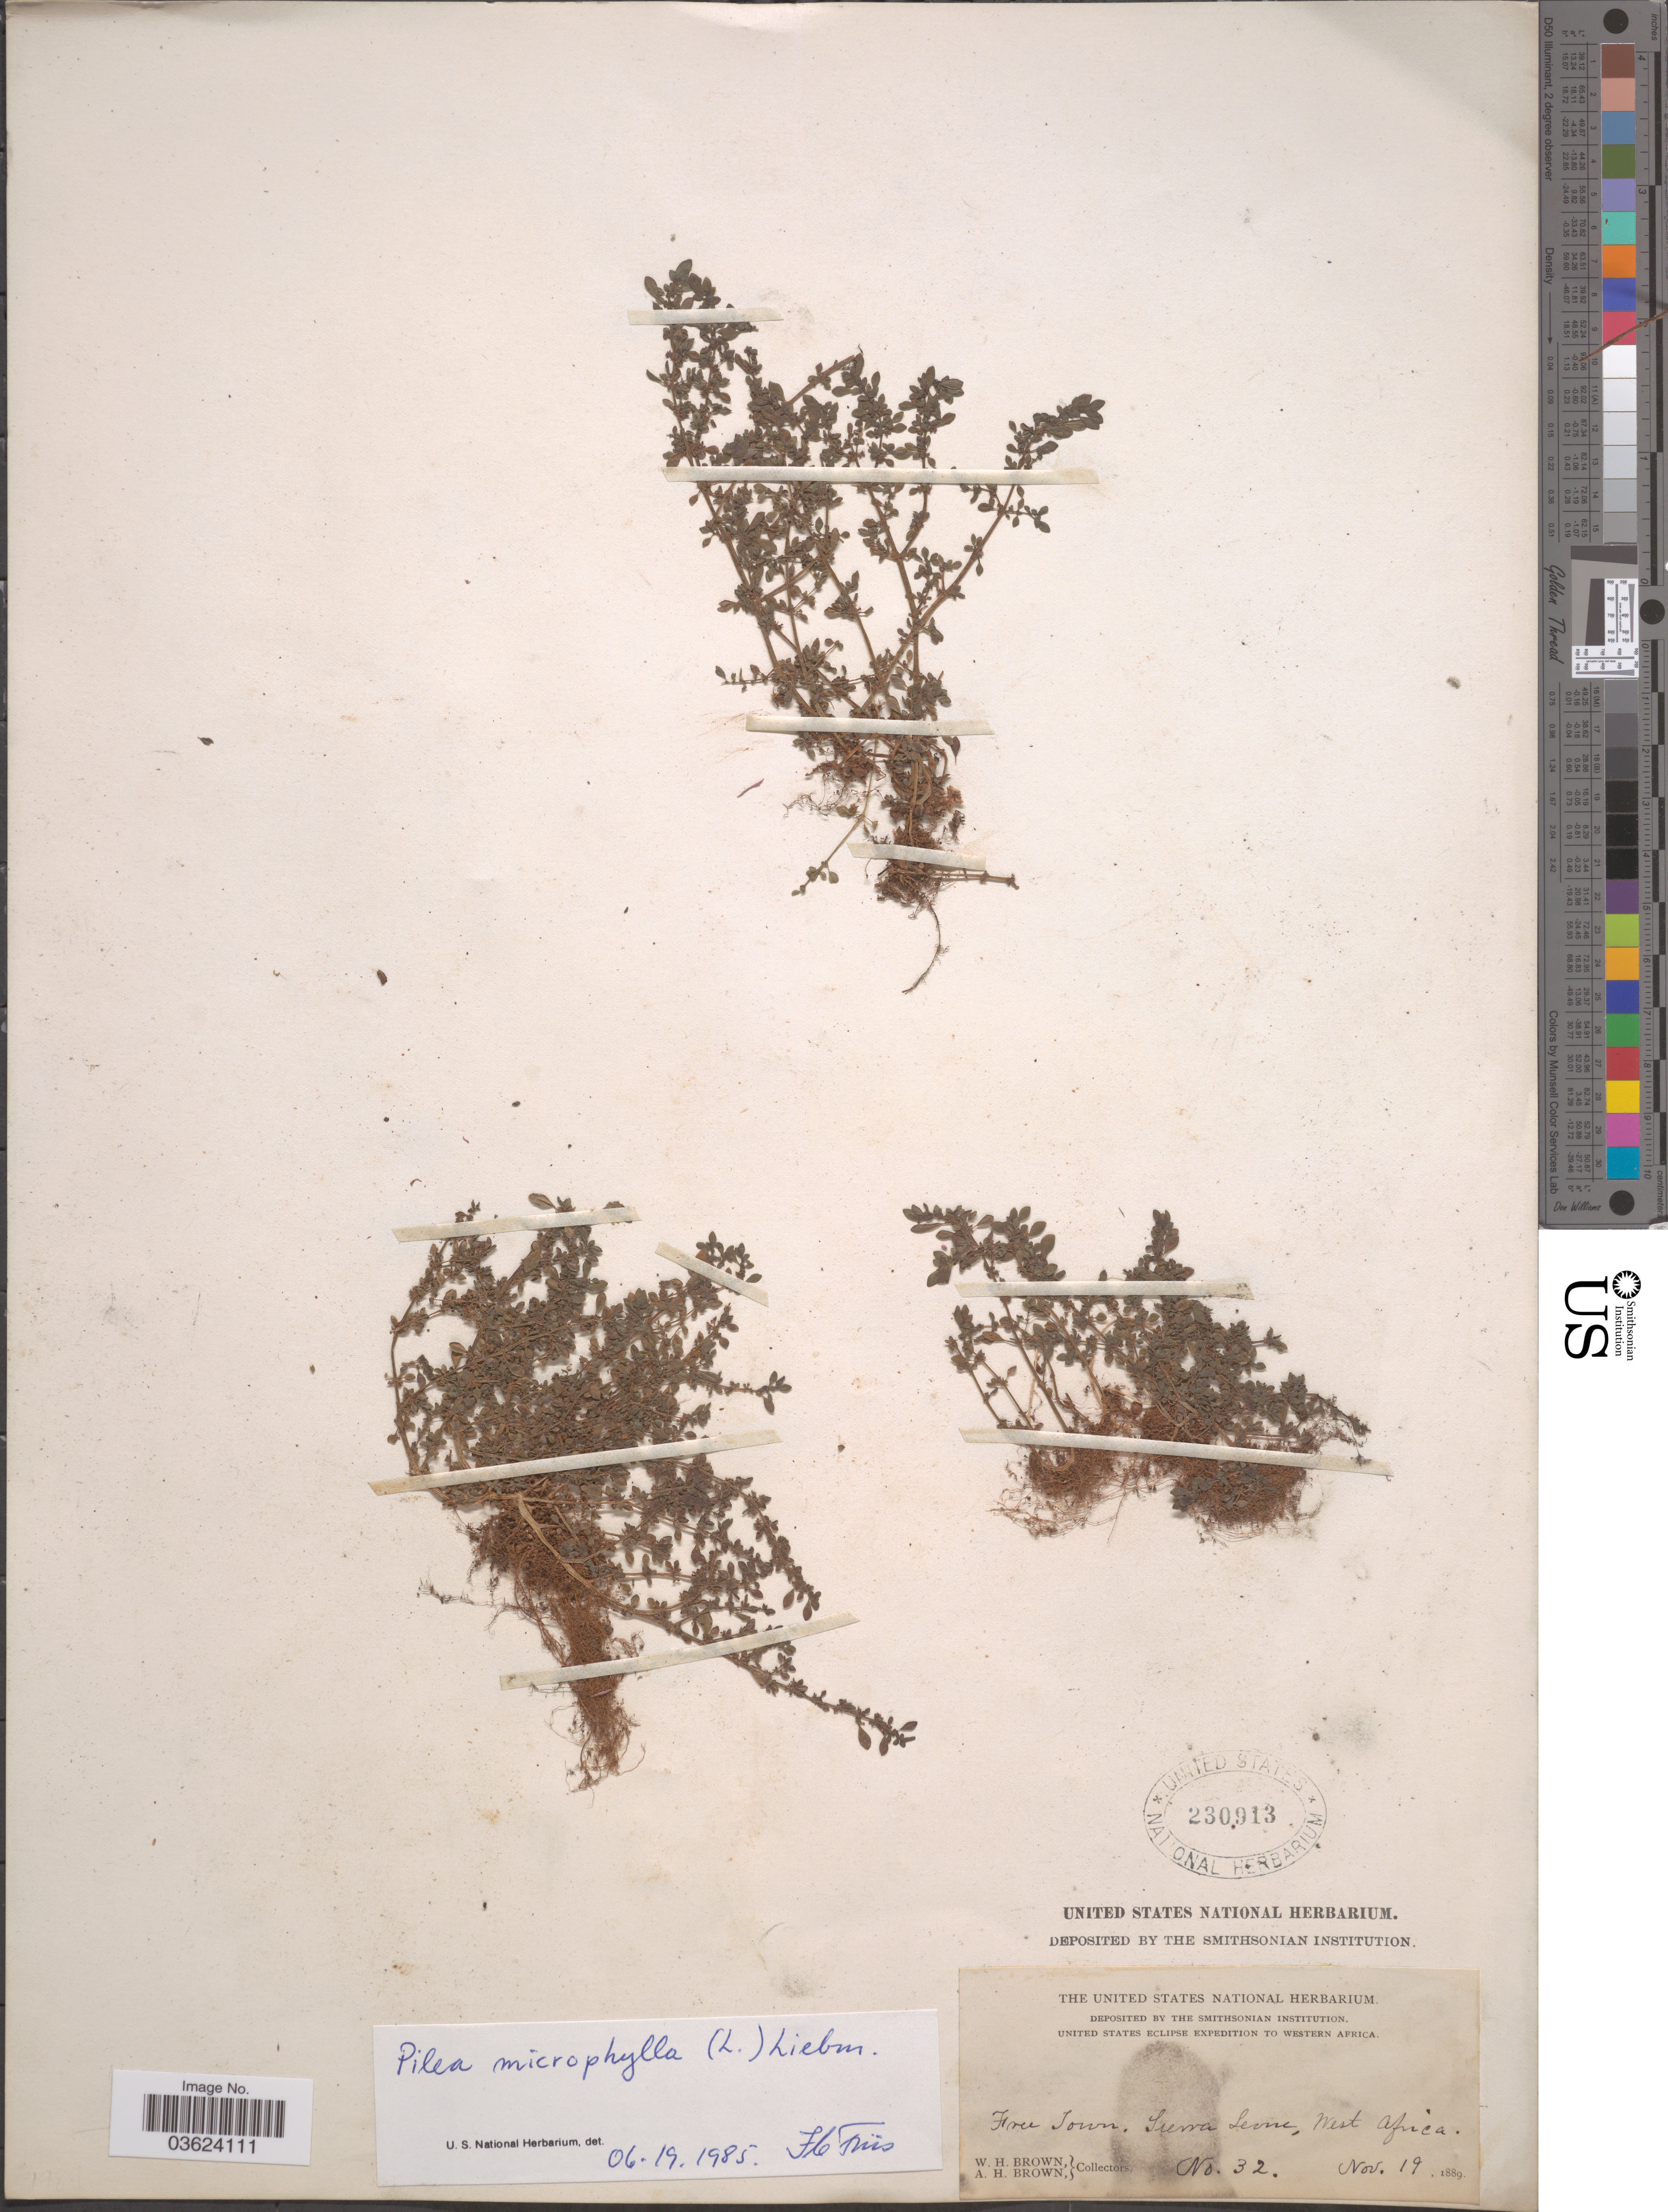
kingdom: Plantae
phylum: Tracheophyta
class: Magnoliopsida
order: Rosales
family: Urticaceae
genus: Pilea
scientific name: Pilea microphylla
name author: (L.) Liebm.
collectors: W. H. Brown & A. H. Brown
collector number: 32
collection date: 1889-11-19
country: Sierra Leone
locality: Western Africa. Free Town.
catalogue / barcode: US 230913